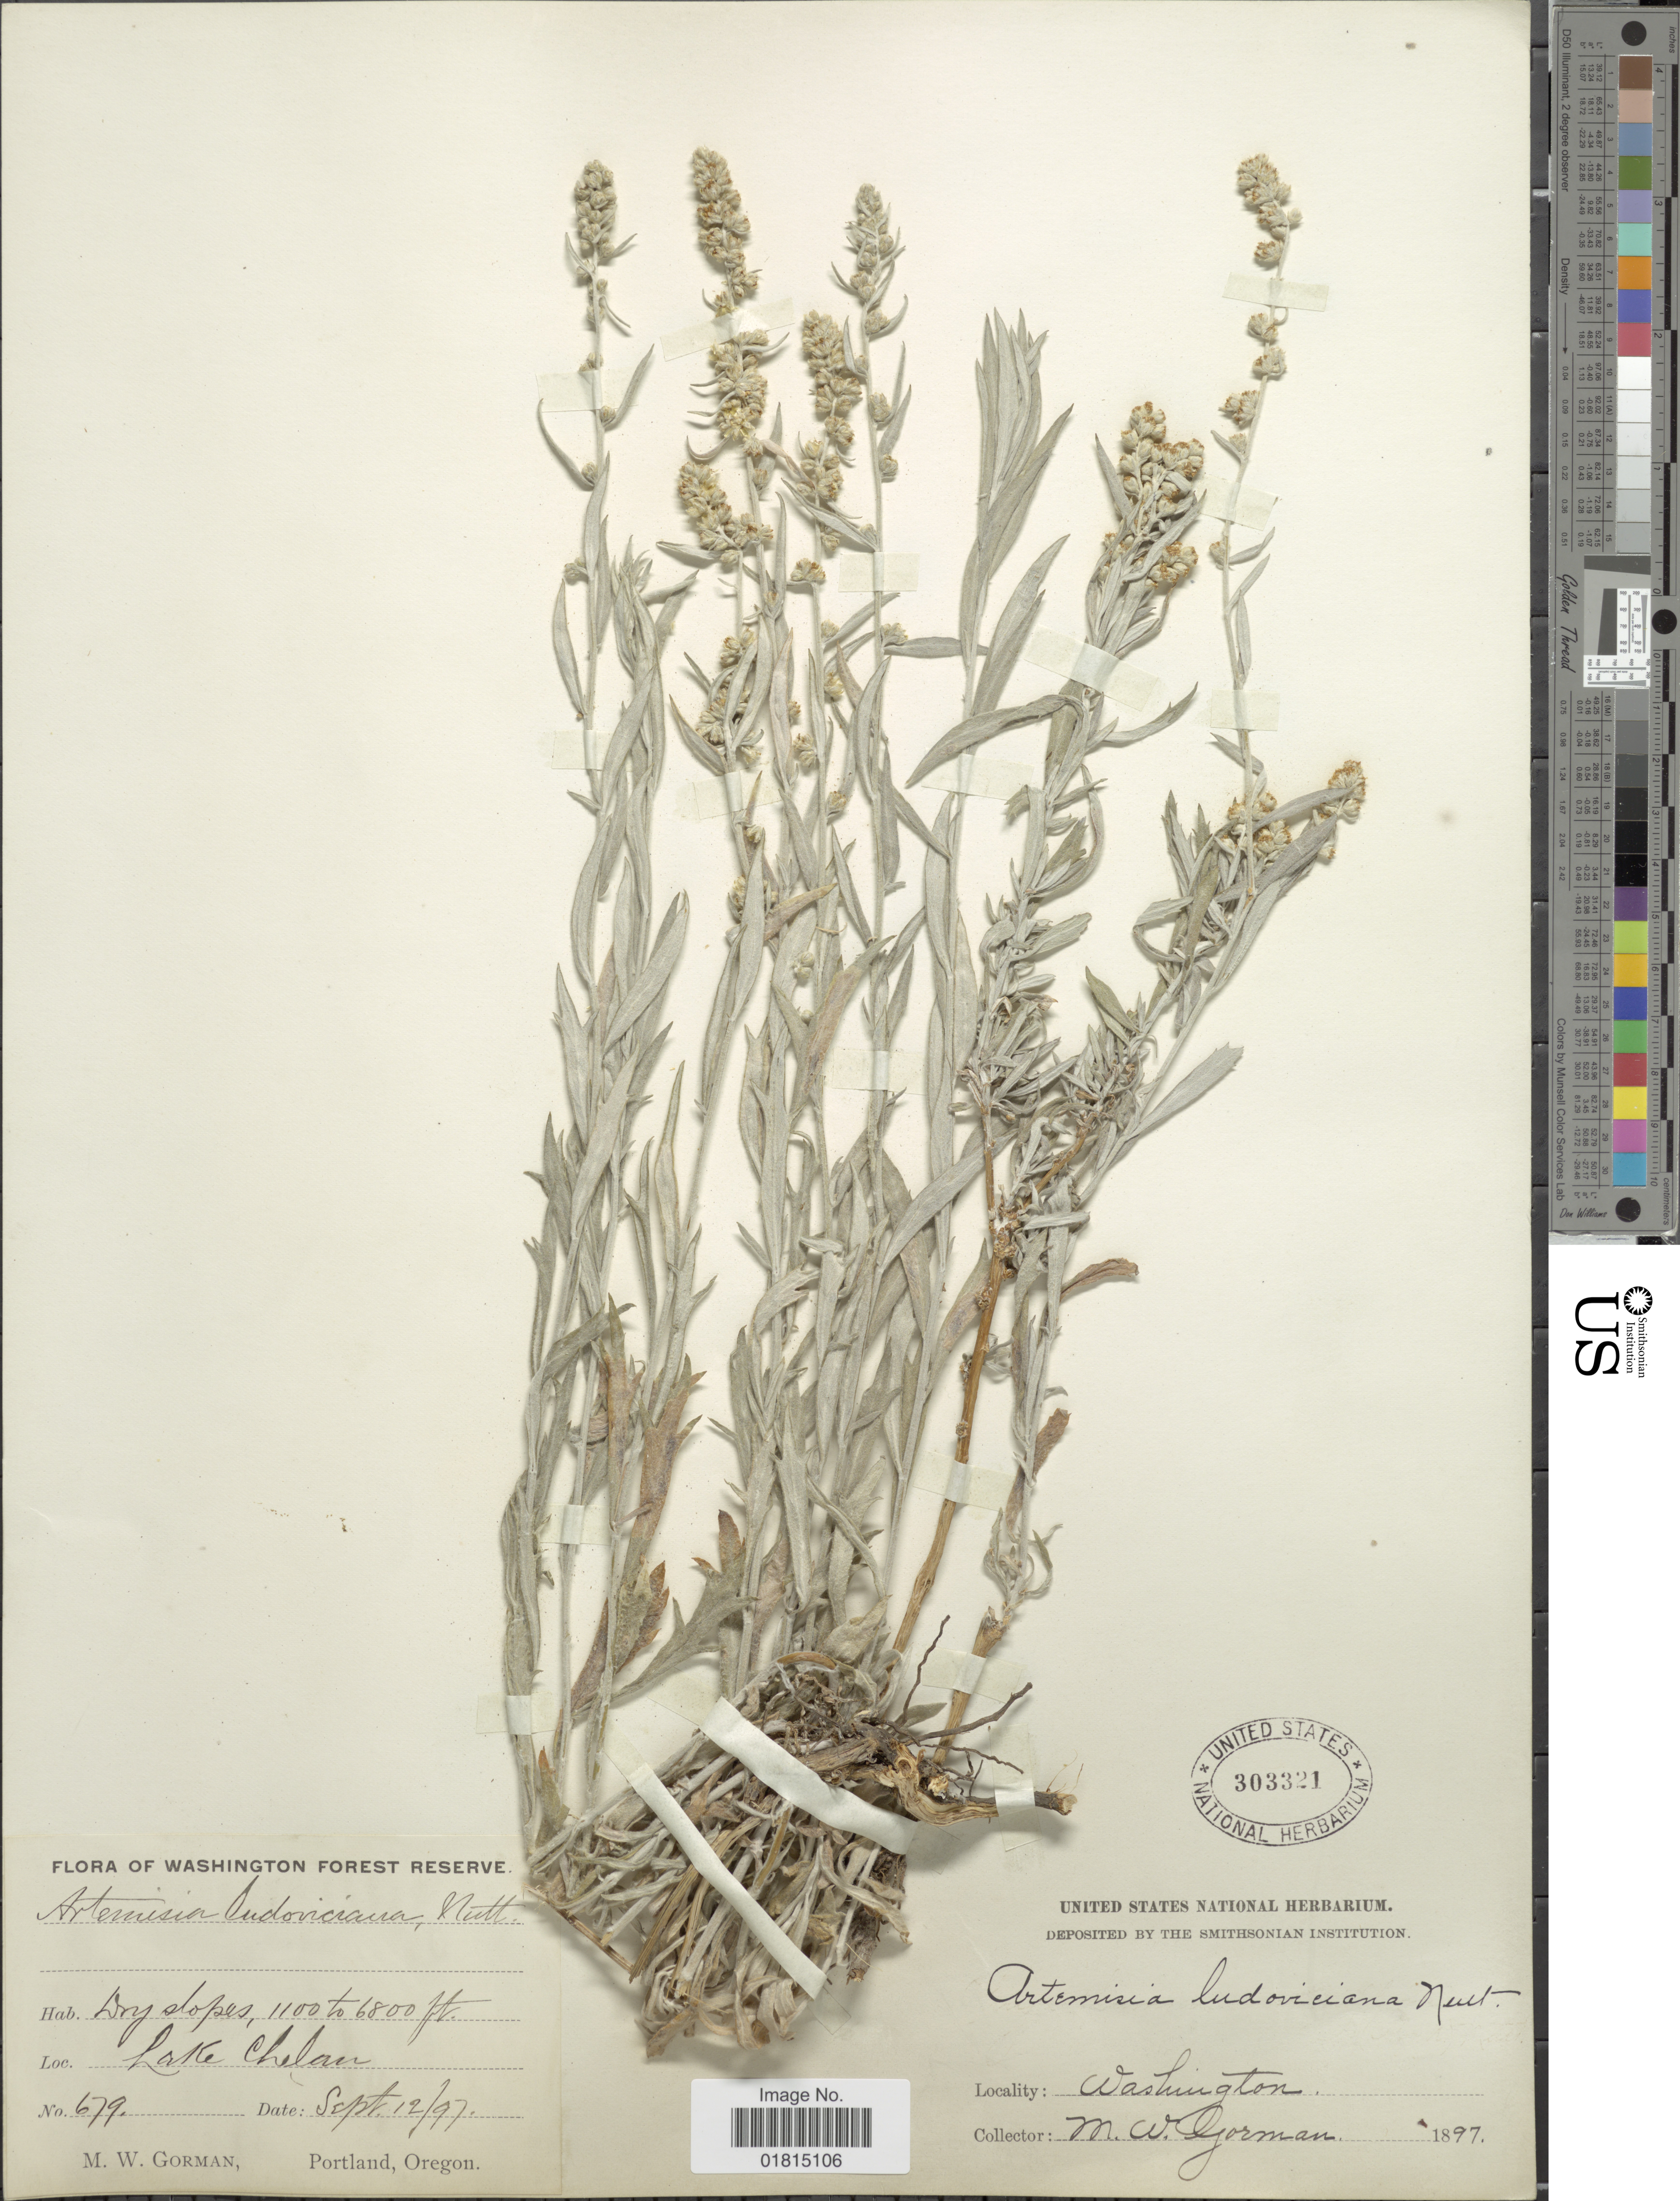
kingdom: Plantae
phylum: Tracheophyta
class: Magnoliopsida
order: Asterales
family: Asteraceae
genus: Artemisia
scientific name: Artemisia diversifolia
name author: Rydb.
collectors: M. W. Gorman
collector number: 679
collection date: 1897-09-12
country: United States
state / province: Washington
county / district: Chelan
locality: Lake Chelan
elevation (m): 335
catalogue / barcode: US 303321